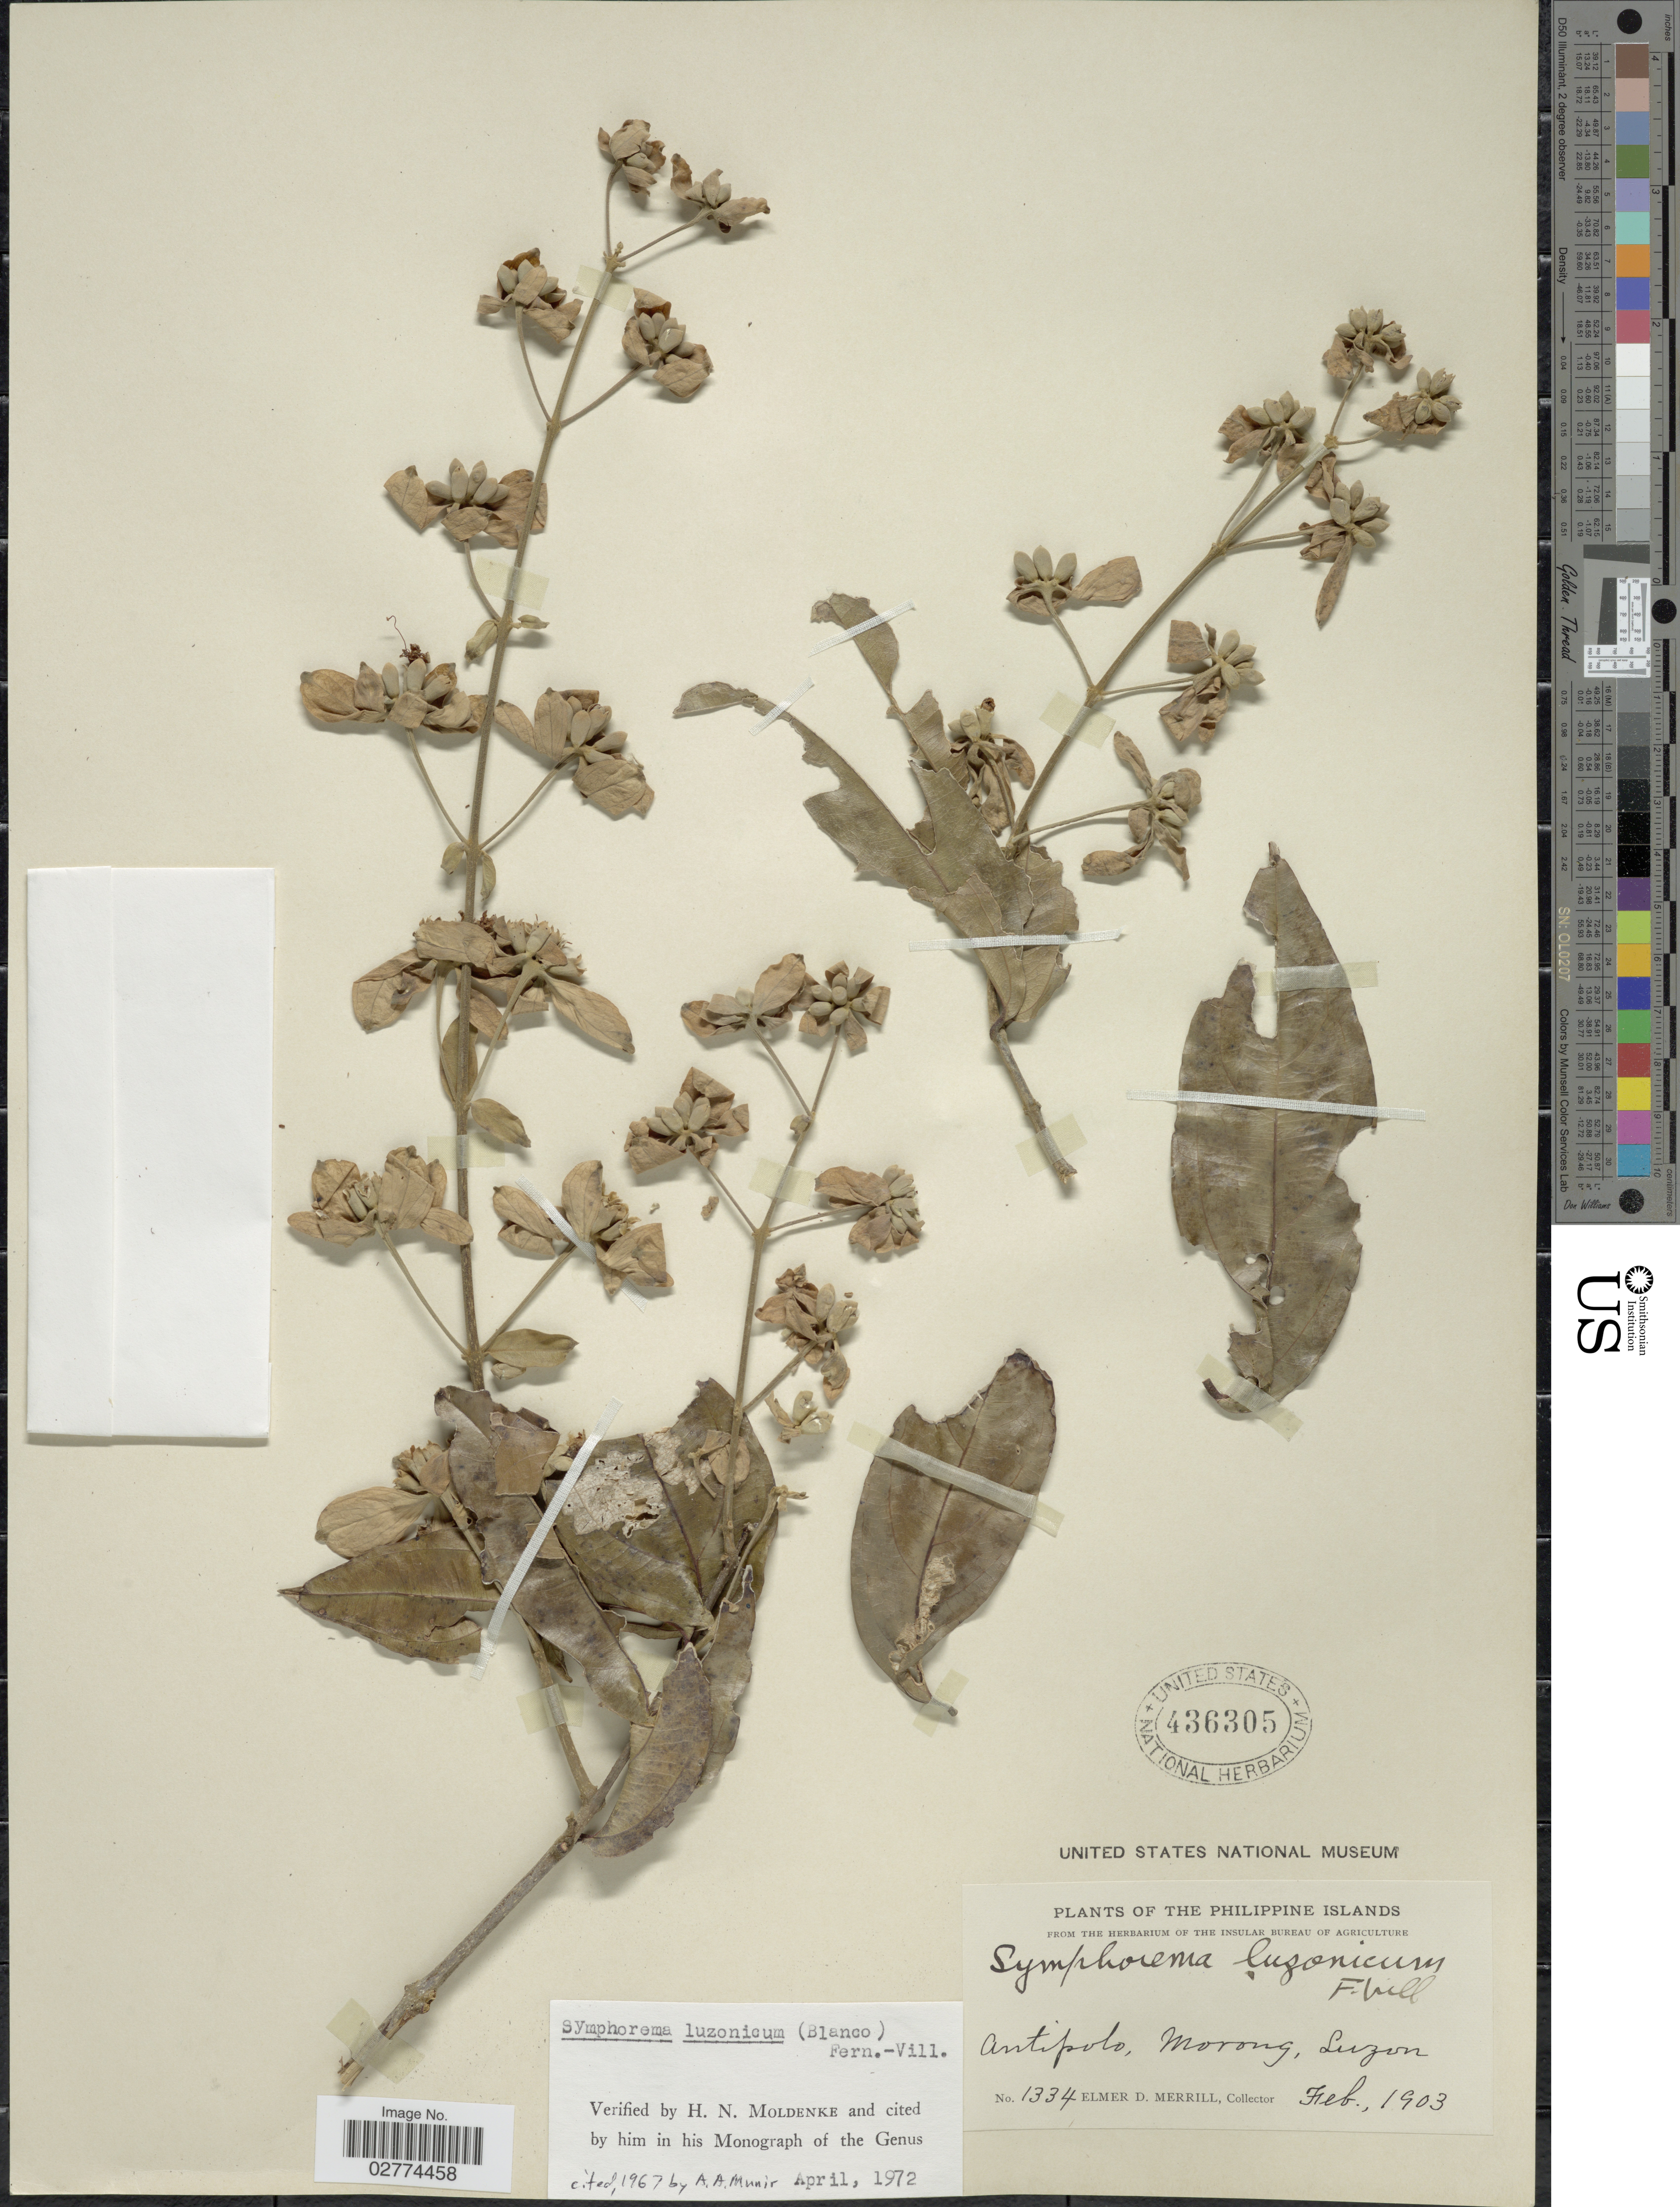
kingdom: Plantae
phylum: Tracheophyta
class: Magnoliopsida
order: Lamiales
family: Lamiaceae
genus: Symphorema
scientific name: Symphorema luzonicum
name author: (Blanco) Fern.-Vill.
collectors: E. D. Merrill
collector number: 1334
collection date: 1903-02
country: Philippines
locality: Philippine Islands. Antipolo, Morong, Luzon.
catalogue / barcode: US 436305